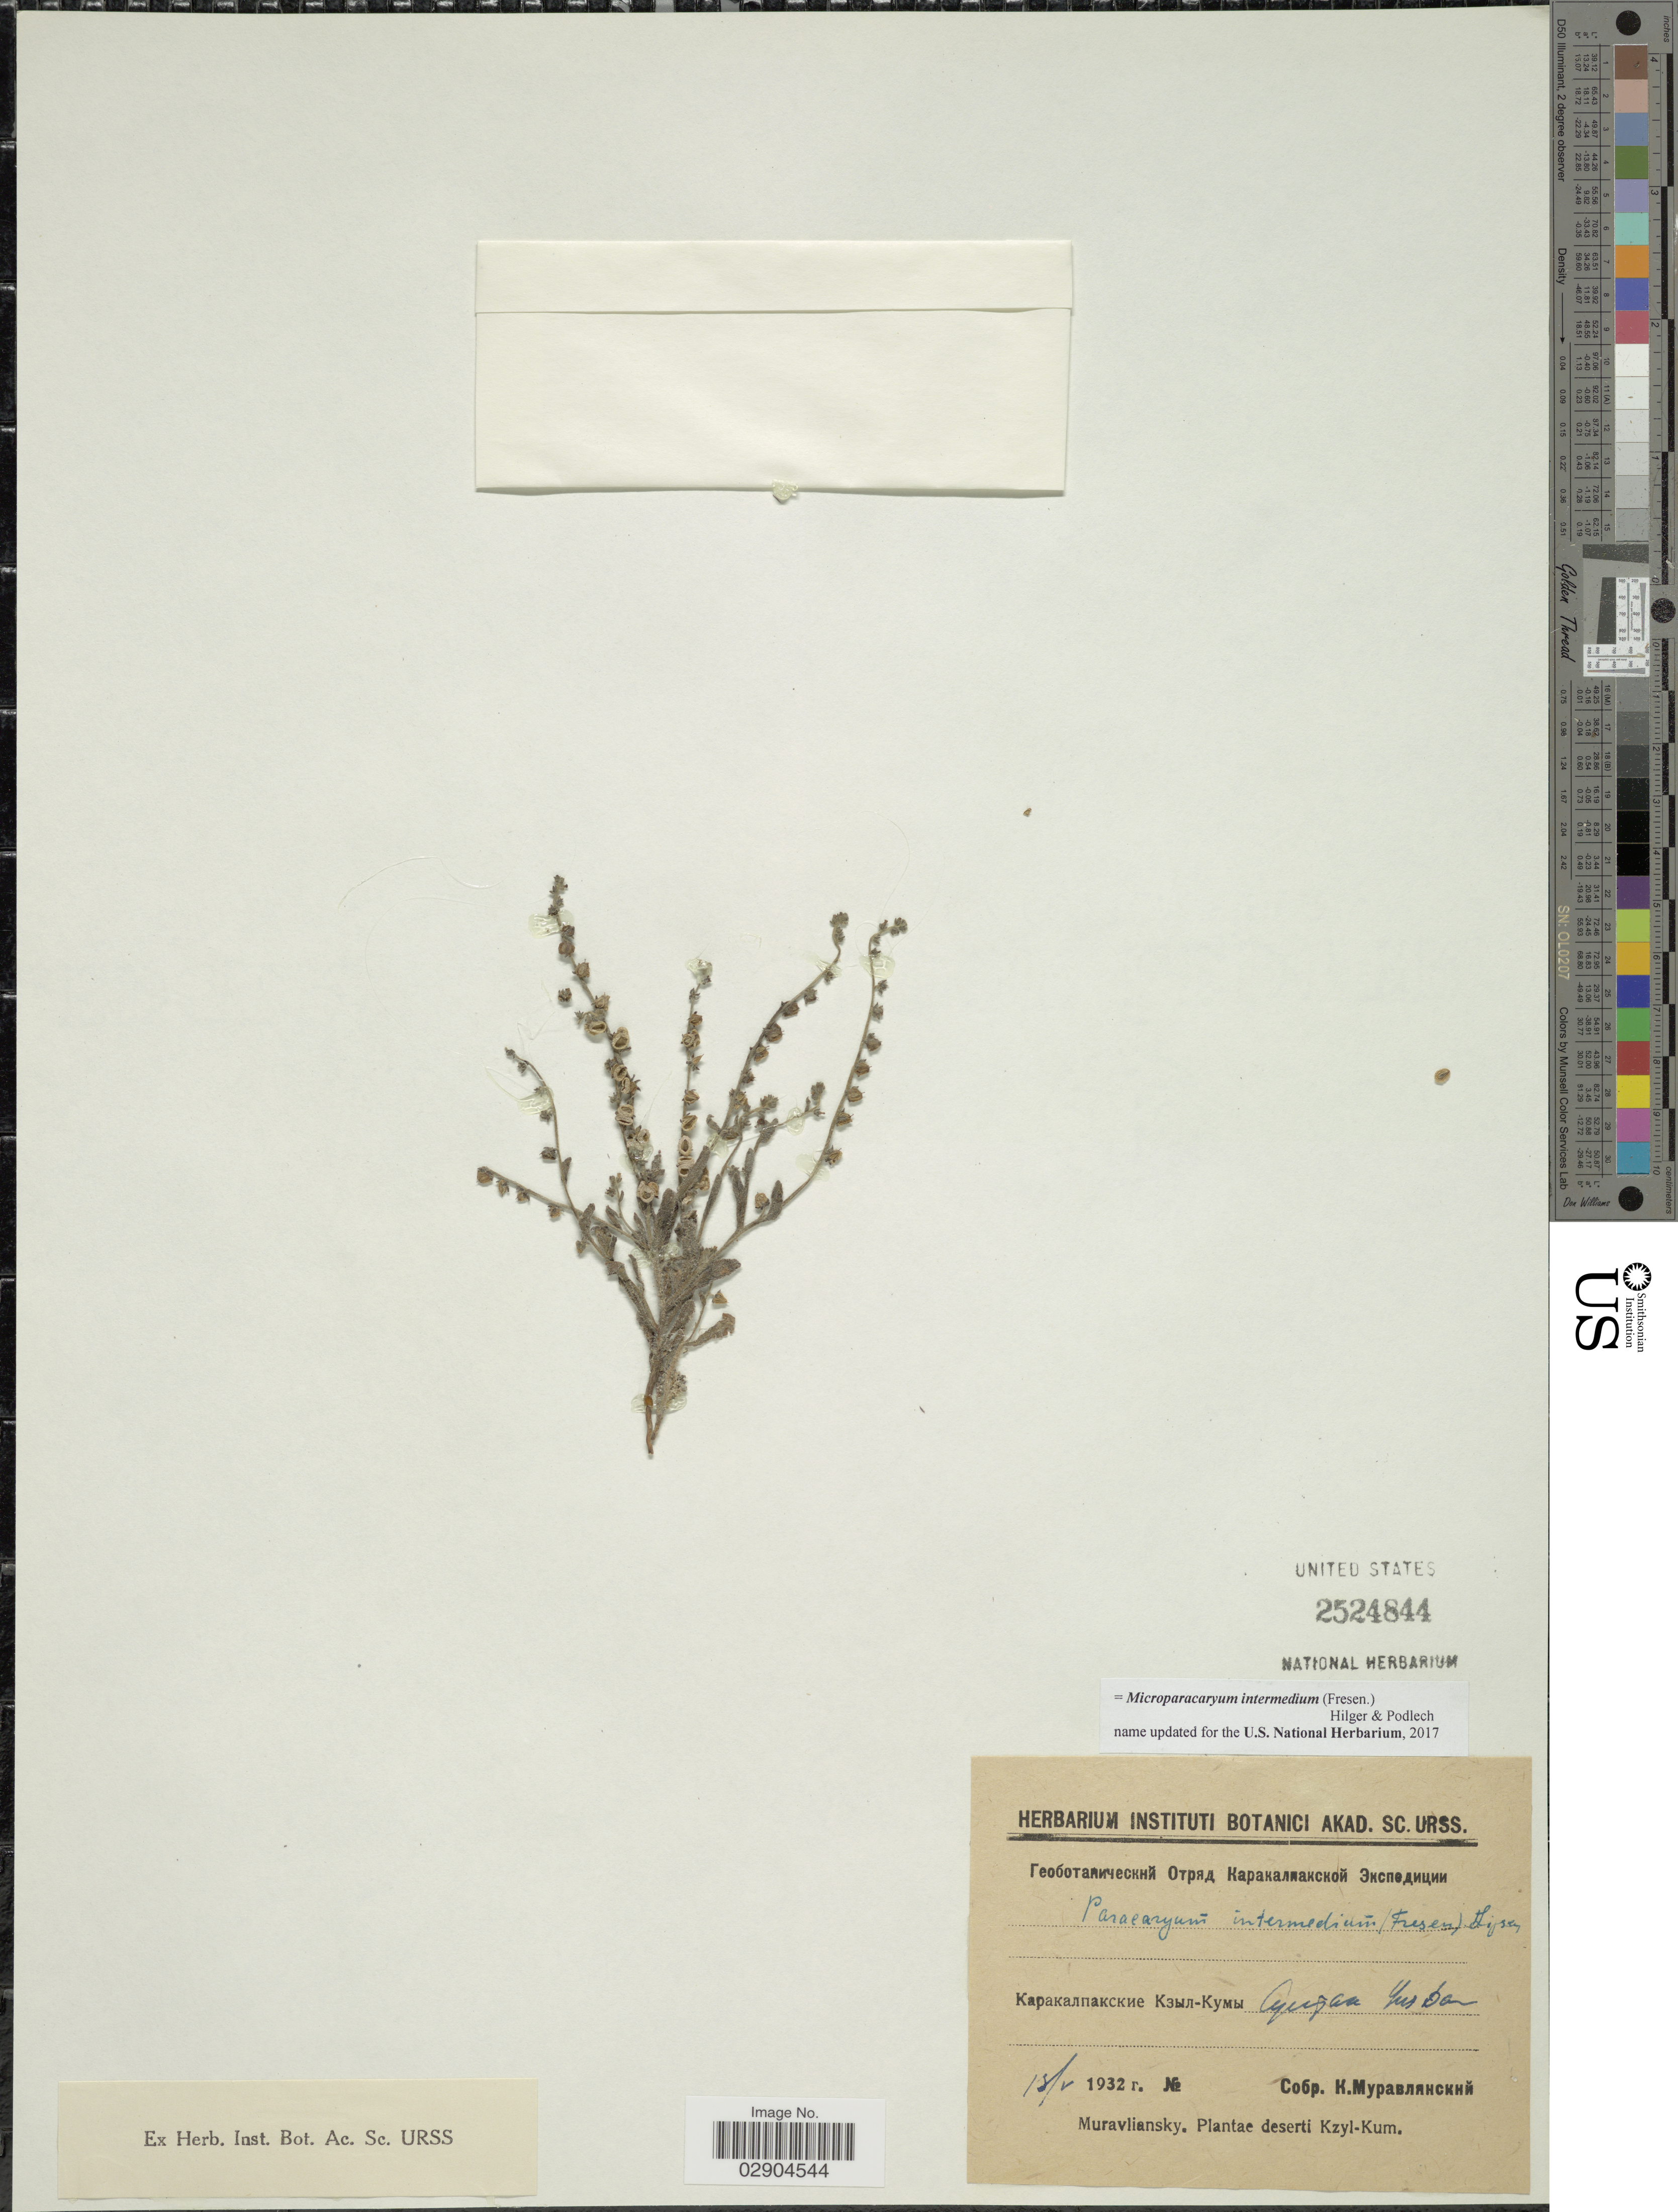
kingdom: Plantae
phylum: Tracheophyta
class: Magnoliopsida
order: Boraginales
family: Boraginaceae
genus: Microparacaryum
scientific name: Microparacaryum intermedium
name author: (Fresen.) Hilger & Podlech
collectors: X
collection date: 1932-05-13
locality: X, Deserti Kzyl-Kum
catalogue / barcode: US 2524844